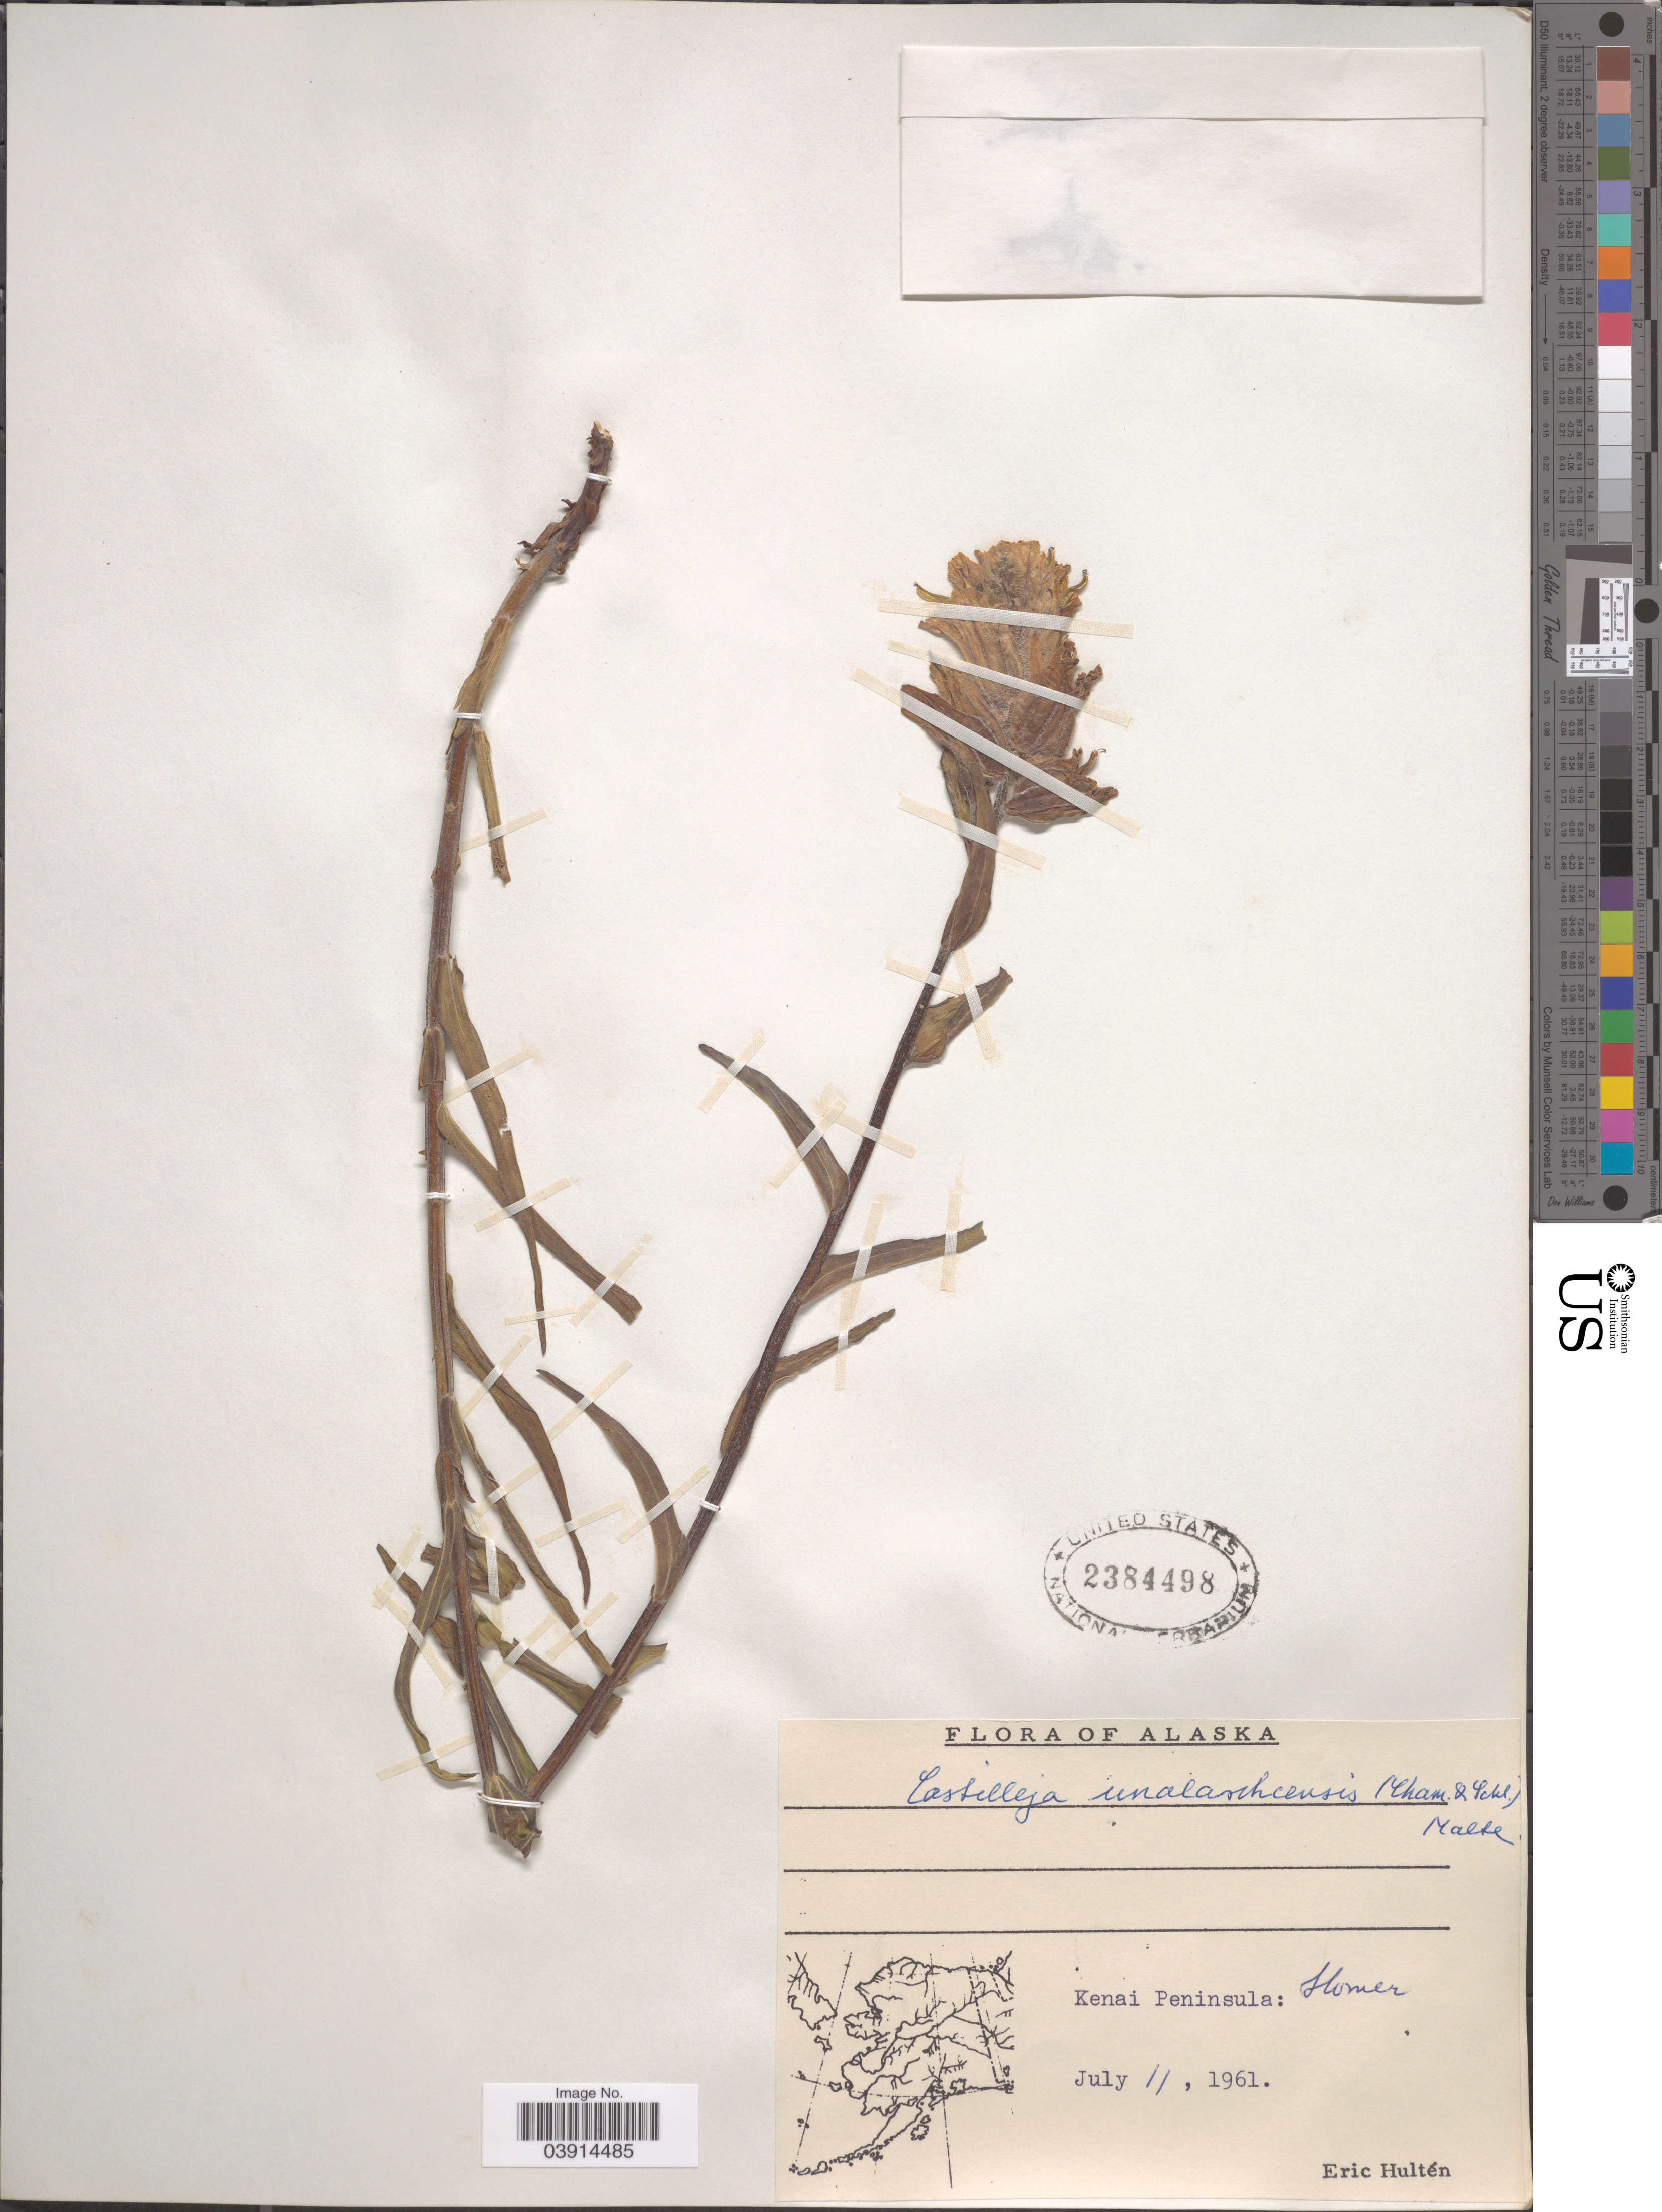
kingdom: Plantae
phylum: Tracheophyta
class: Magnoliopsida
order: Lamiales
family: Orobanchaceae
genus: Castilleja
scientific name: Castilleja unalaschcensis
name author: (Cham. & Schltdl.) Malte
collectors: E. G. Hultén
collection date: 1961-07-11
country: United States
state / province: Alaska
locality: Kenai Peninsula: Homer.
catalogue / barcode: US 2384498